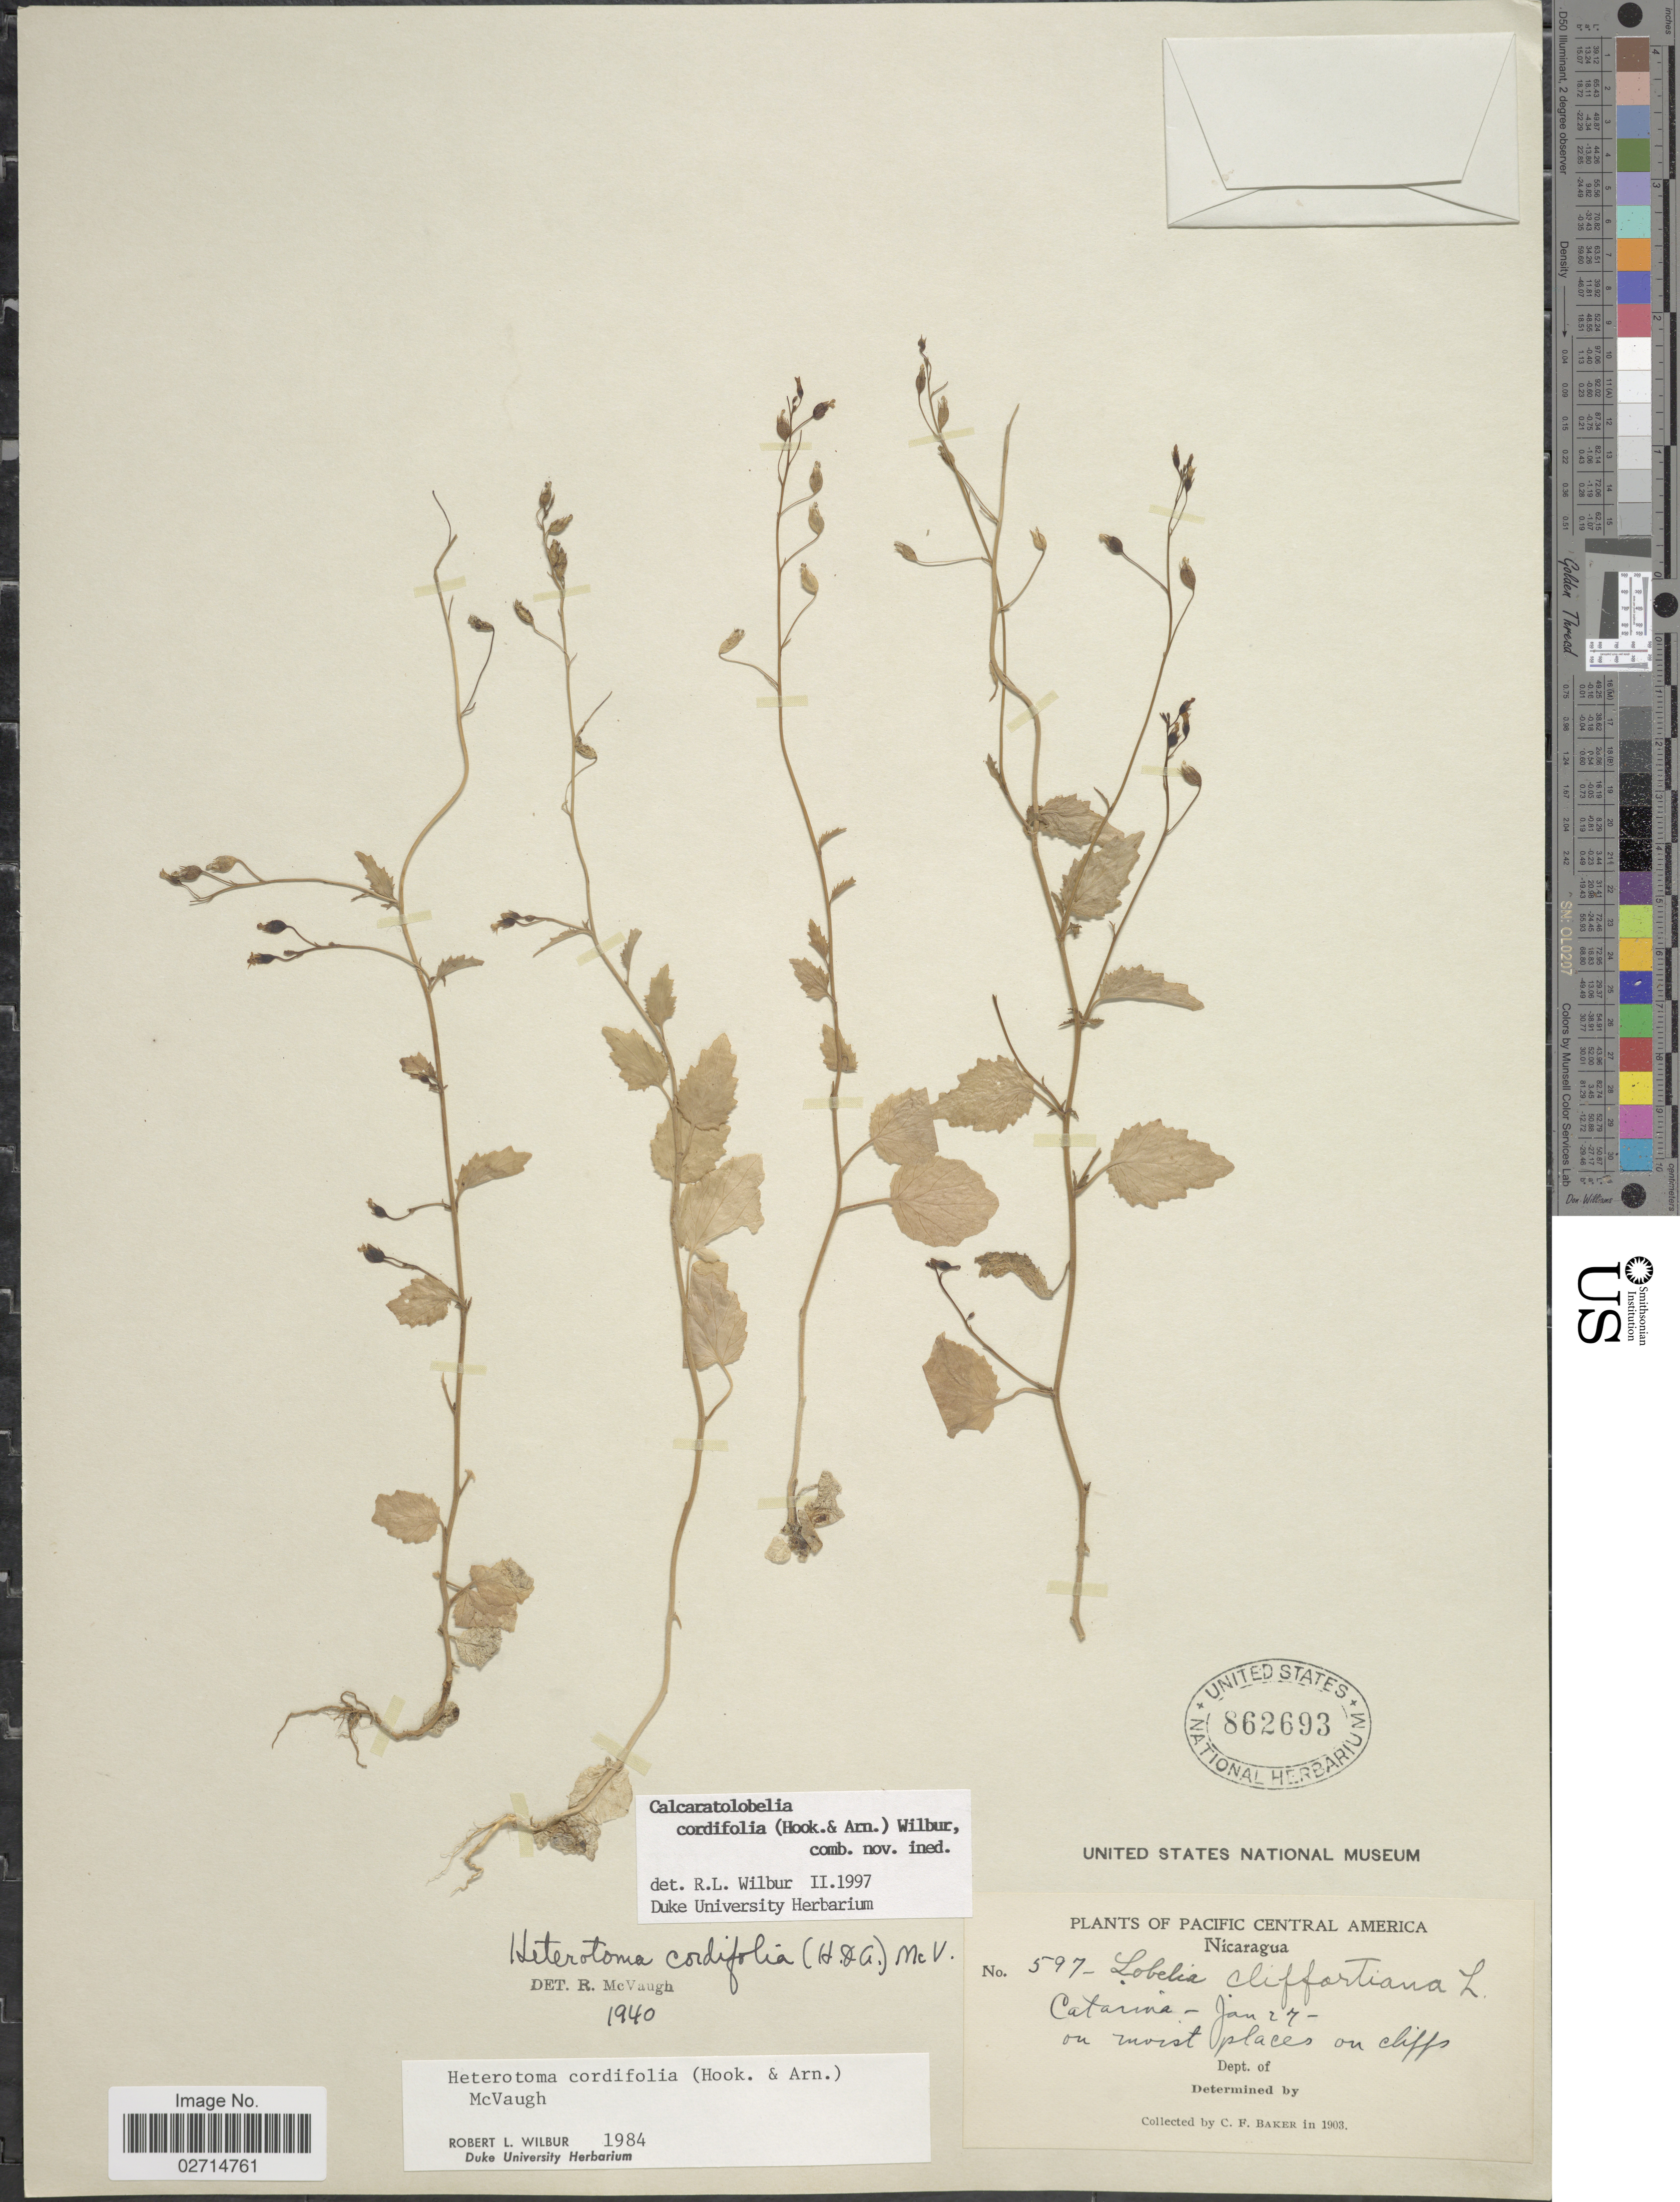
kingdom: Plantae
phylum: Tracheophyta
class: Magnoliopsida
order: Asterales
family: Campanulaceae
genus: Lobelia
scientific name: Lobelia cordifolia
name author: Hook. & Arn.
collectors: C. F. Baker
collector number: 597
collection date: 1903-01-27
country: Nicaragua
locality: Pacific Central America. Catarina. On moist places on cliffs.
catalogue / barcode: US 862693